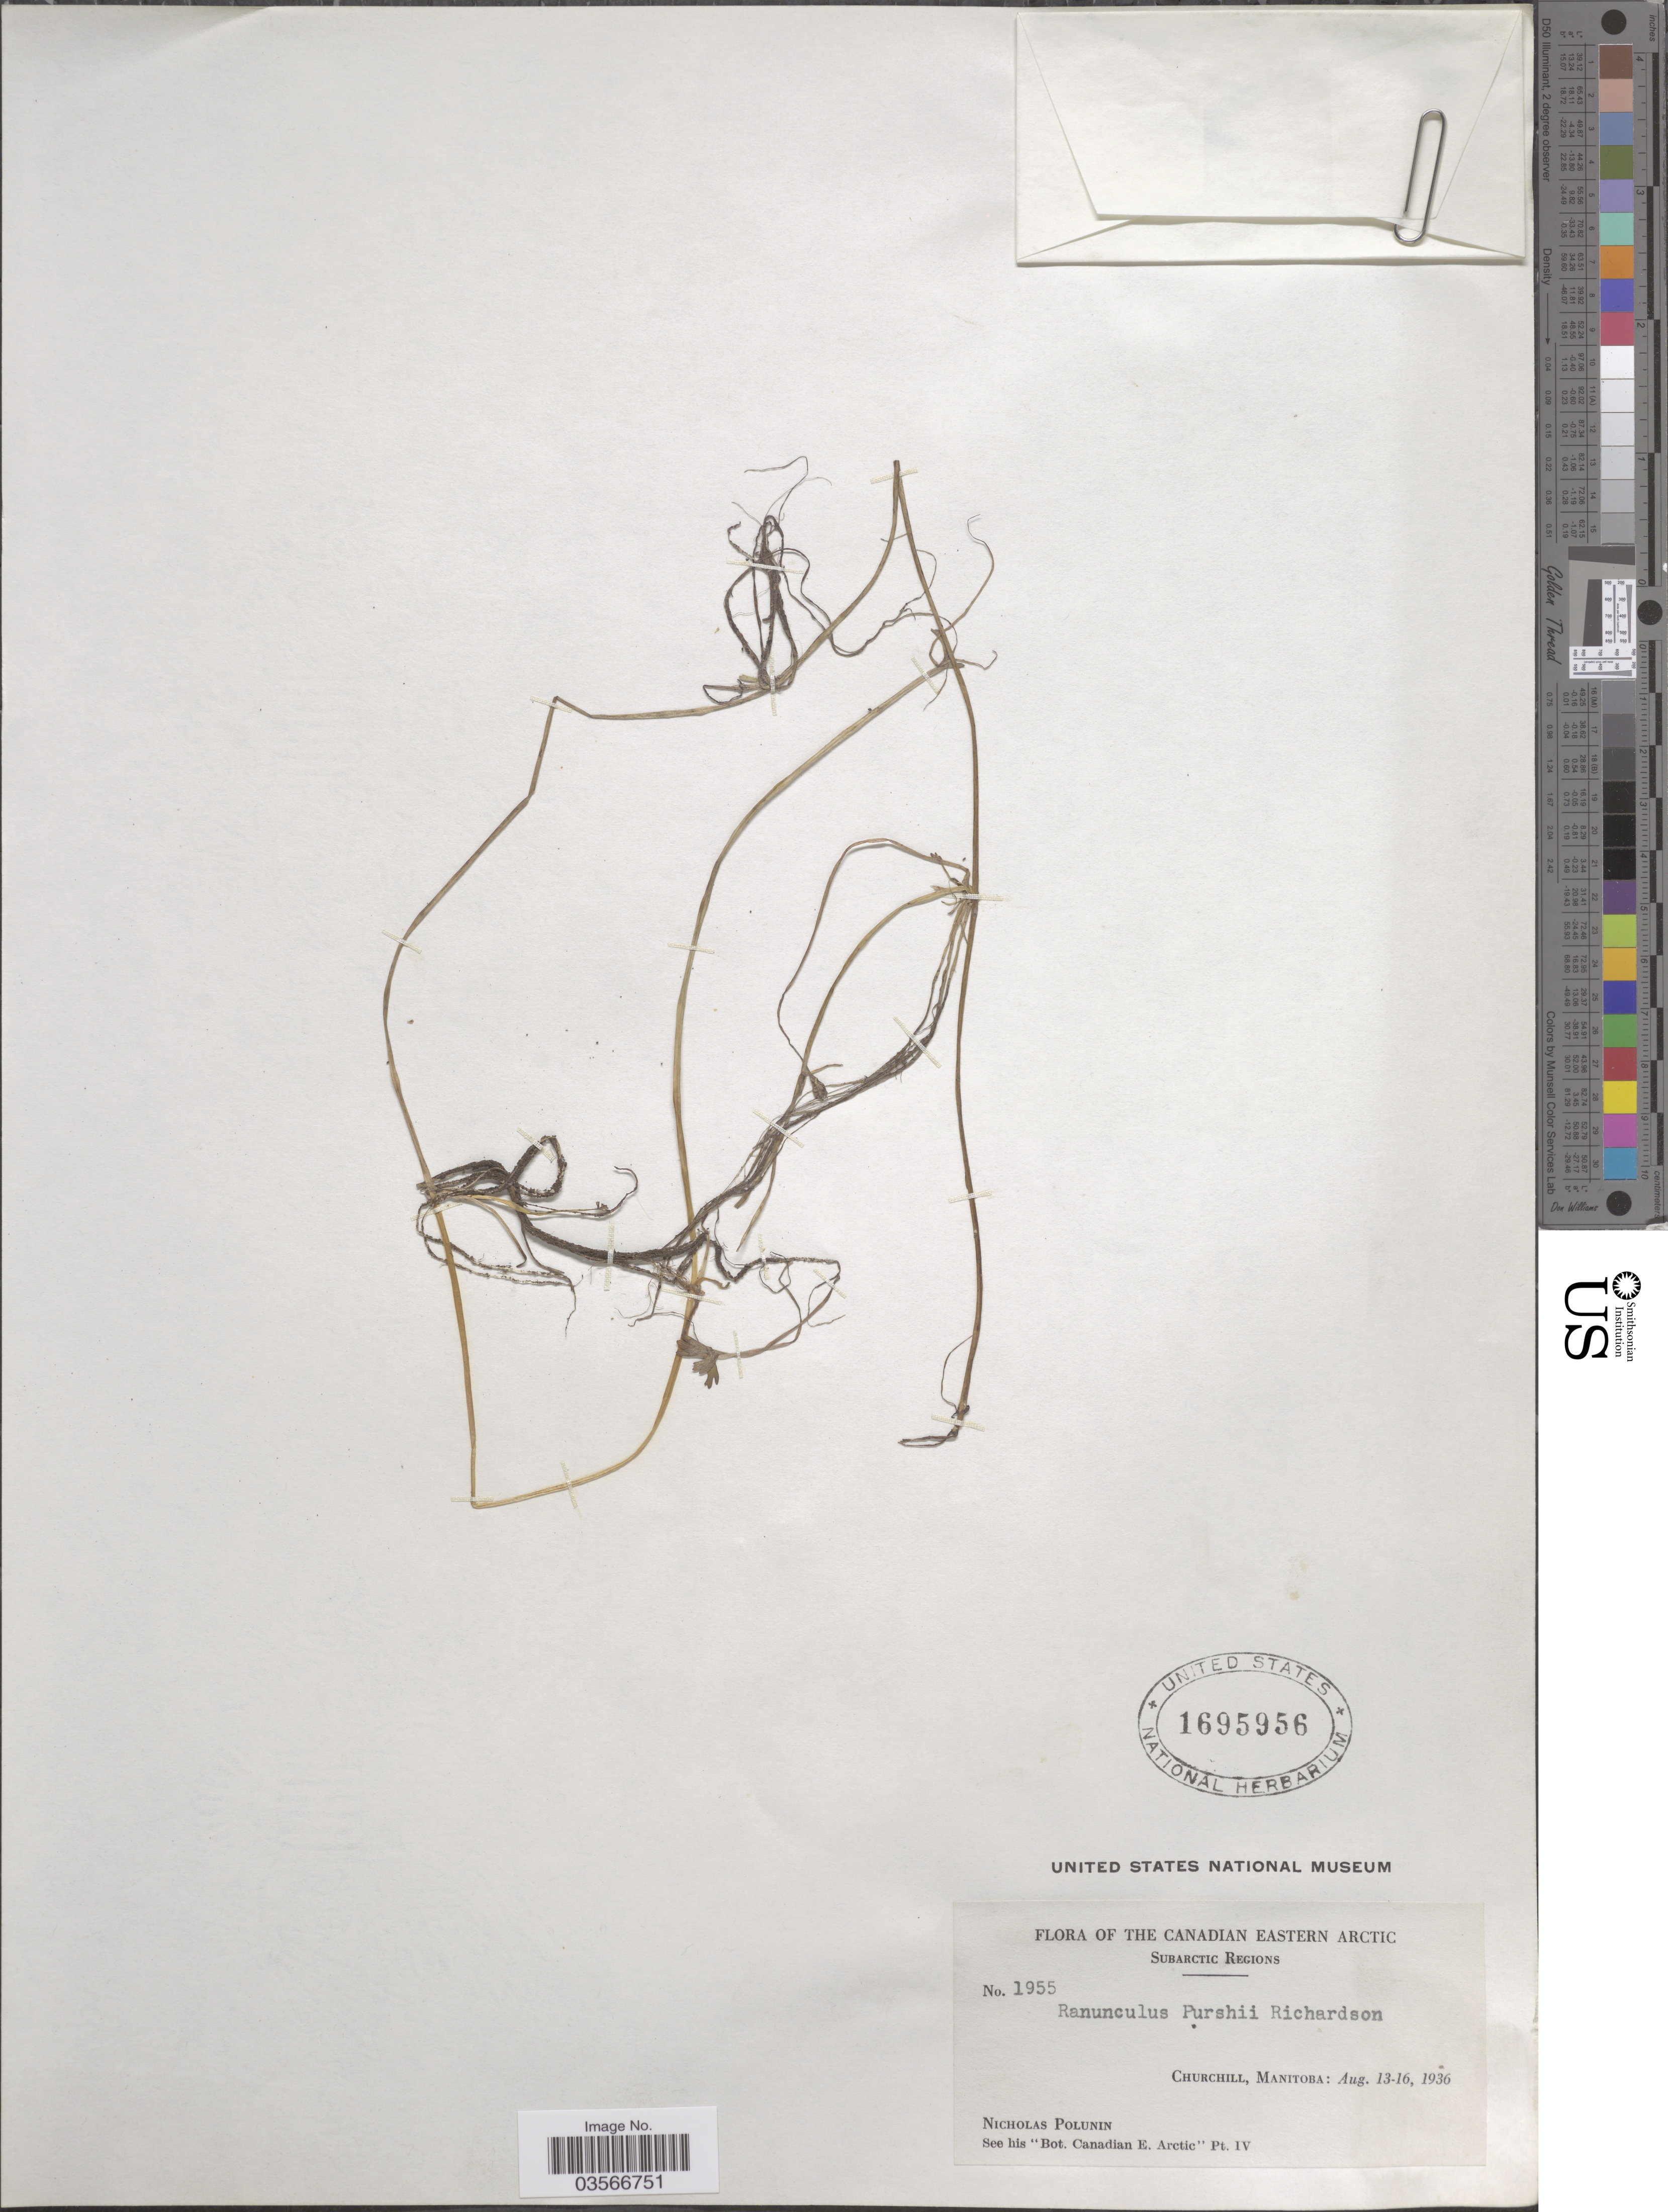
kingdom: Plantae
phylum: Tracheophyta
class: Magnoliopsida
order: Ranunculales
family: Ranunculaceae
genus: Ranunculus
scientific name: Ranunculus gmelinii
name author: DC.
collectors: N. V. Polunin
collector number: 1955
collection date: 1936-08-13/1936-08-16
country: Canada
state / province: Manitoba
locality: The Canadian Eastern Arctic. Subarctic Regions. Churchill.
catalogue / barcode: US 1695956